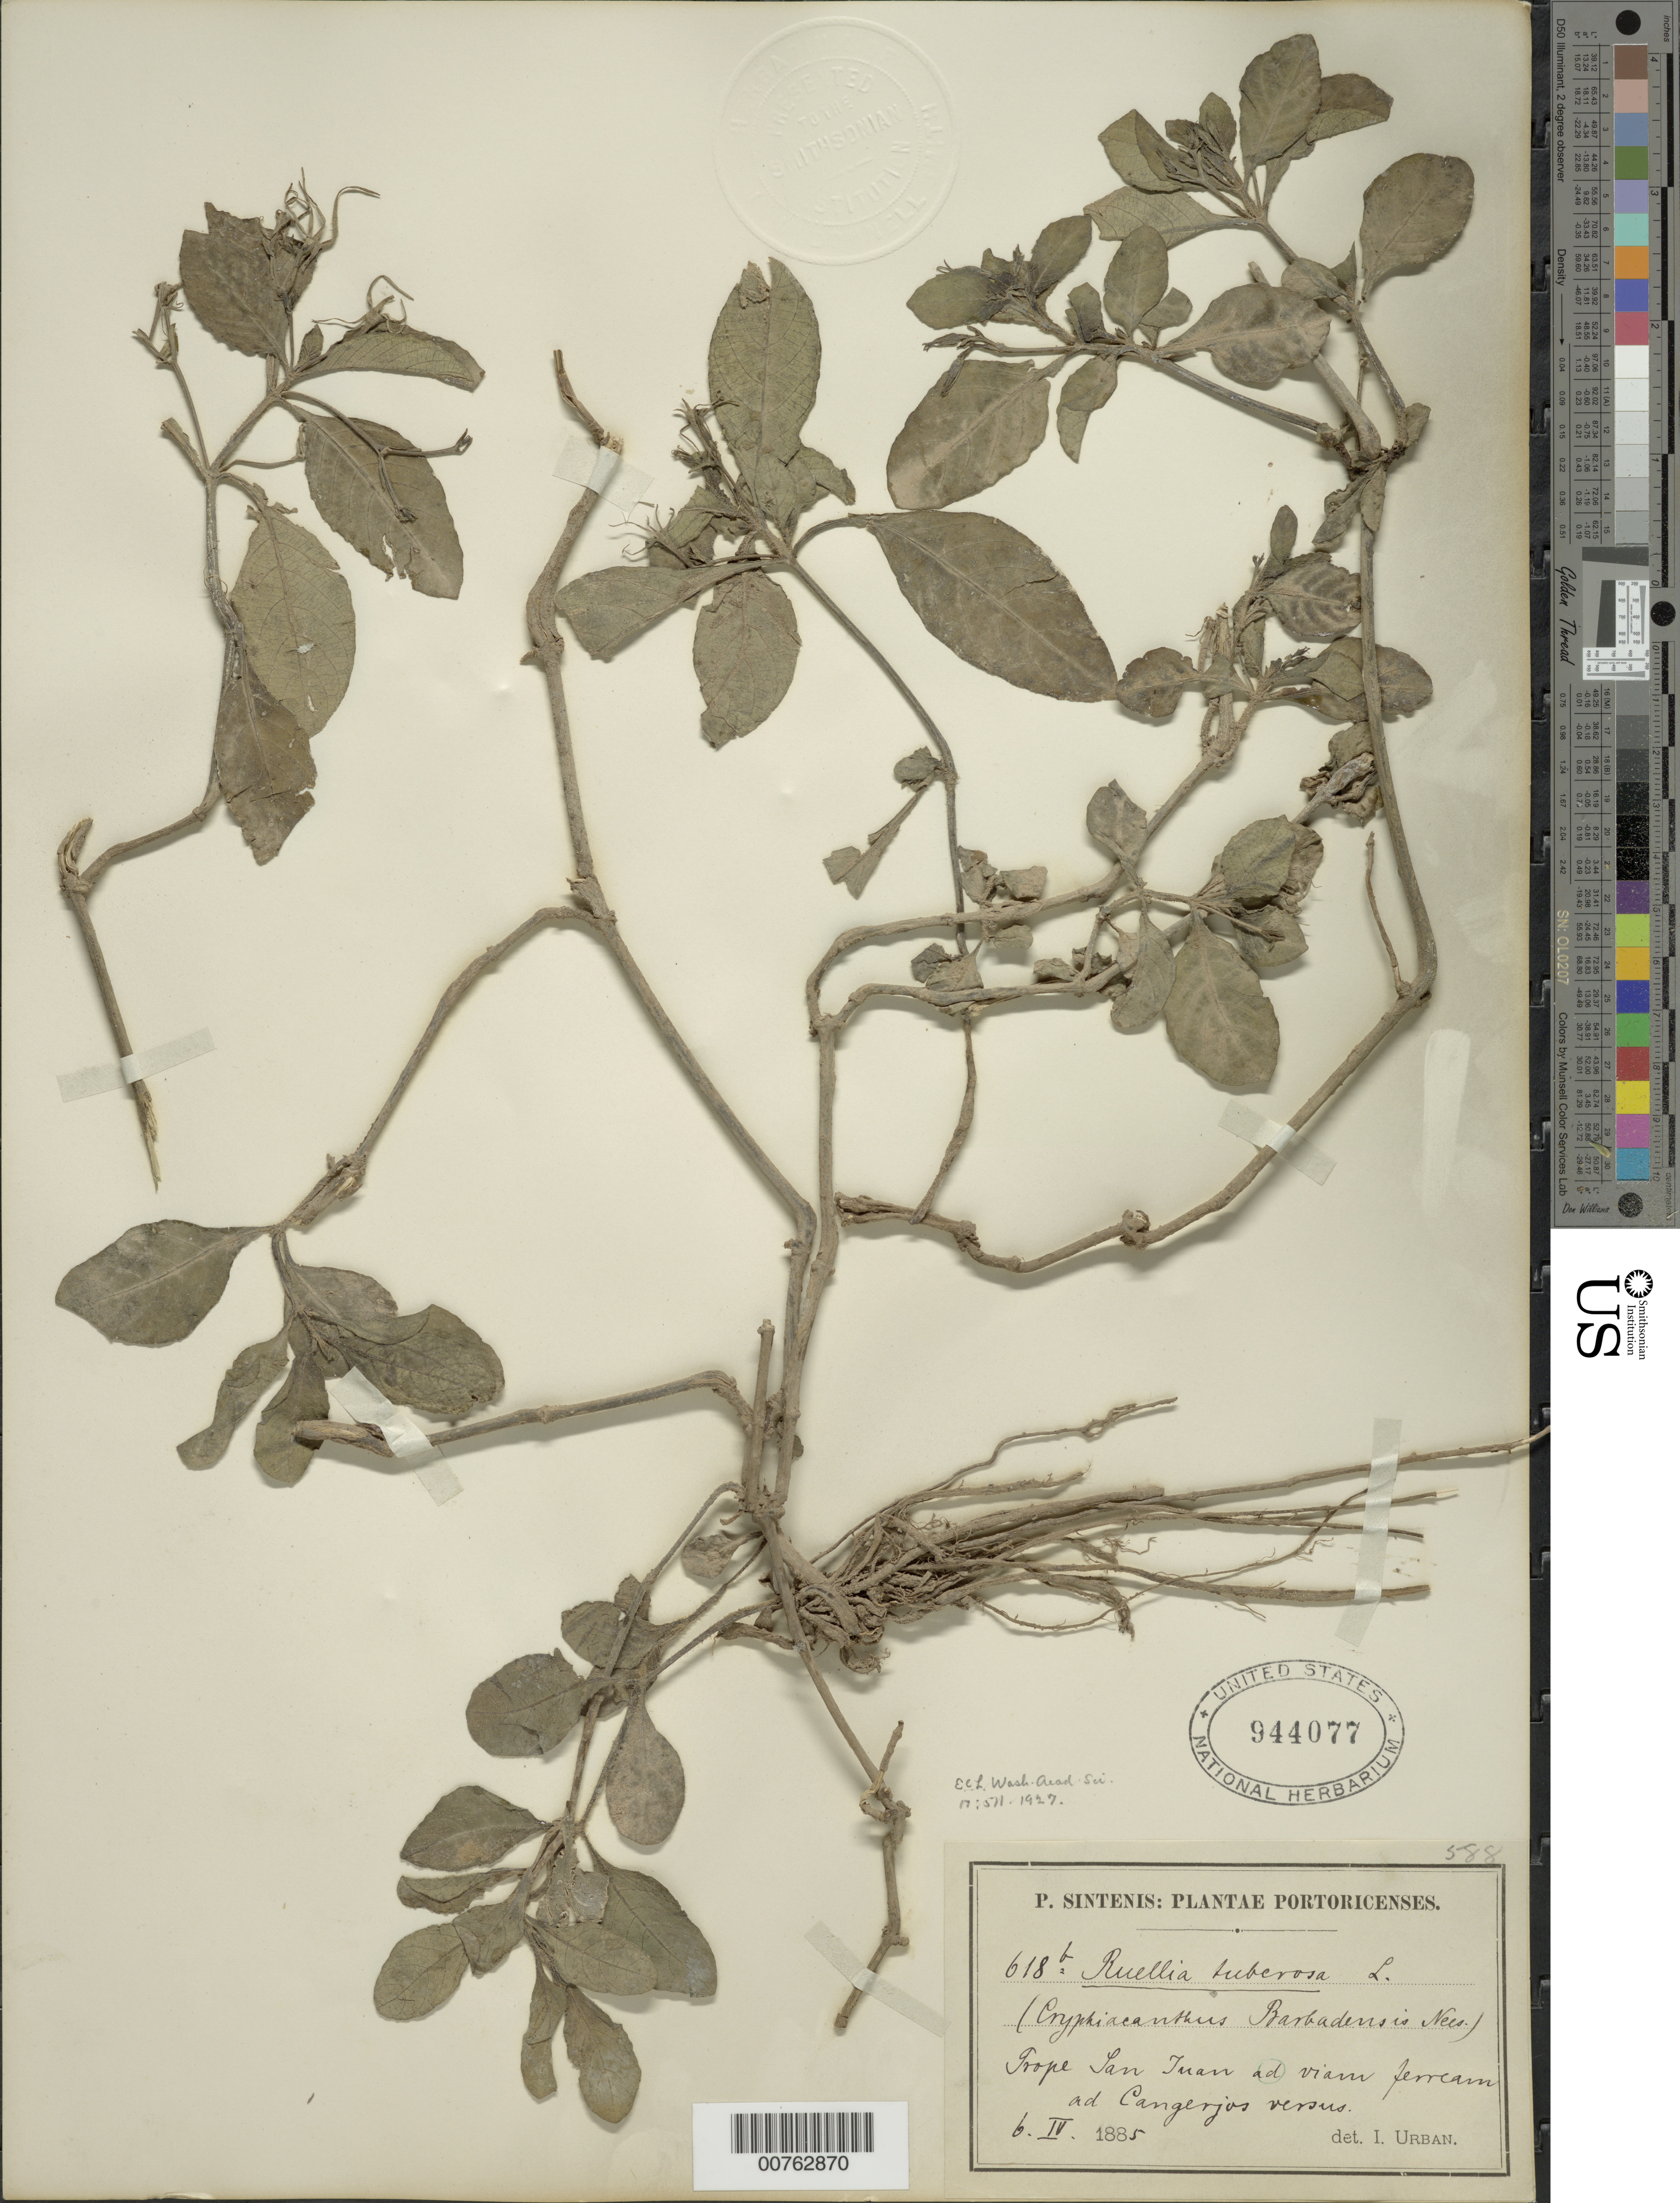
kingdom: Plantae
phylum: Tracheophyta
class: Magnoliopsida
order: Lamiales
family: Acanthaceae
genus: Ruellia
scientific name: Ruellia tuberosa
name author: L.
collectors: P. Sintenis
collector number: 618b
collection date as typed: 06 Apr 1885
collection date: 1885-04-06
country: Puerto Rico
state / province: San Juan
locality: Prope San Juan ad viam ferrcam ad Cangrejos versus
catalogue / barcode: US 944077